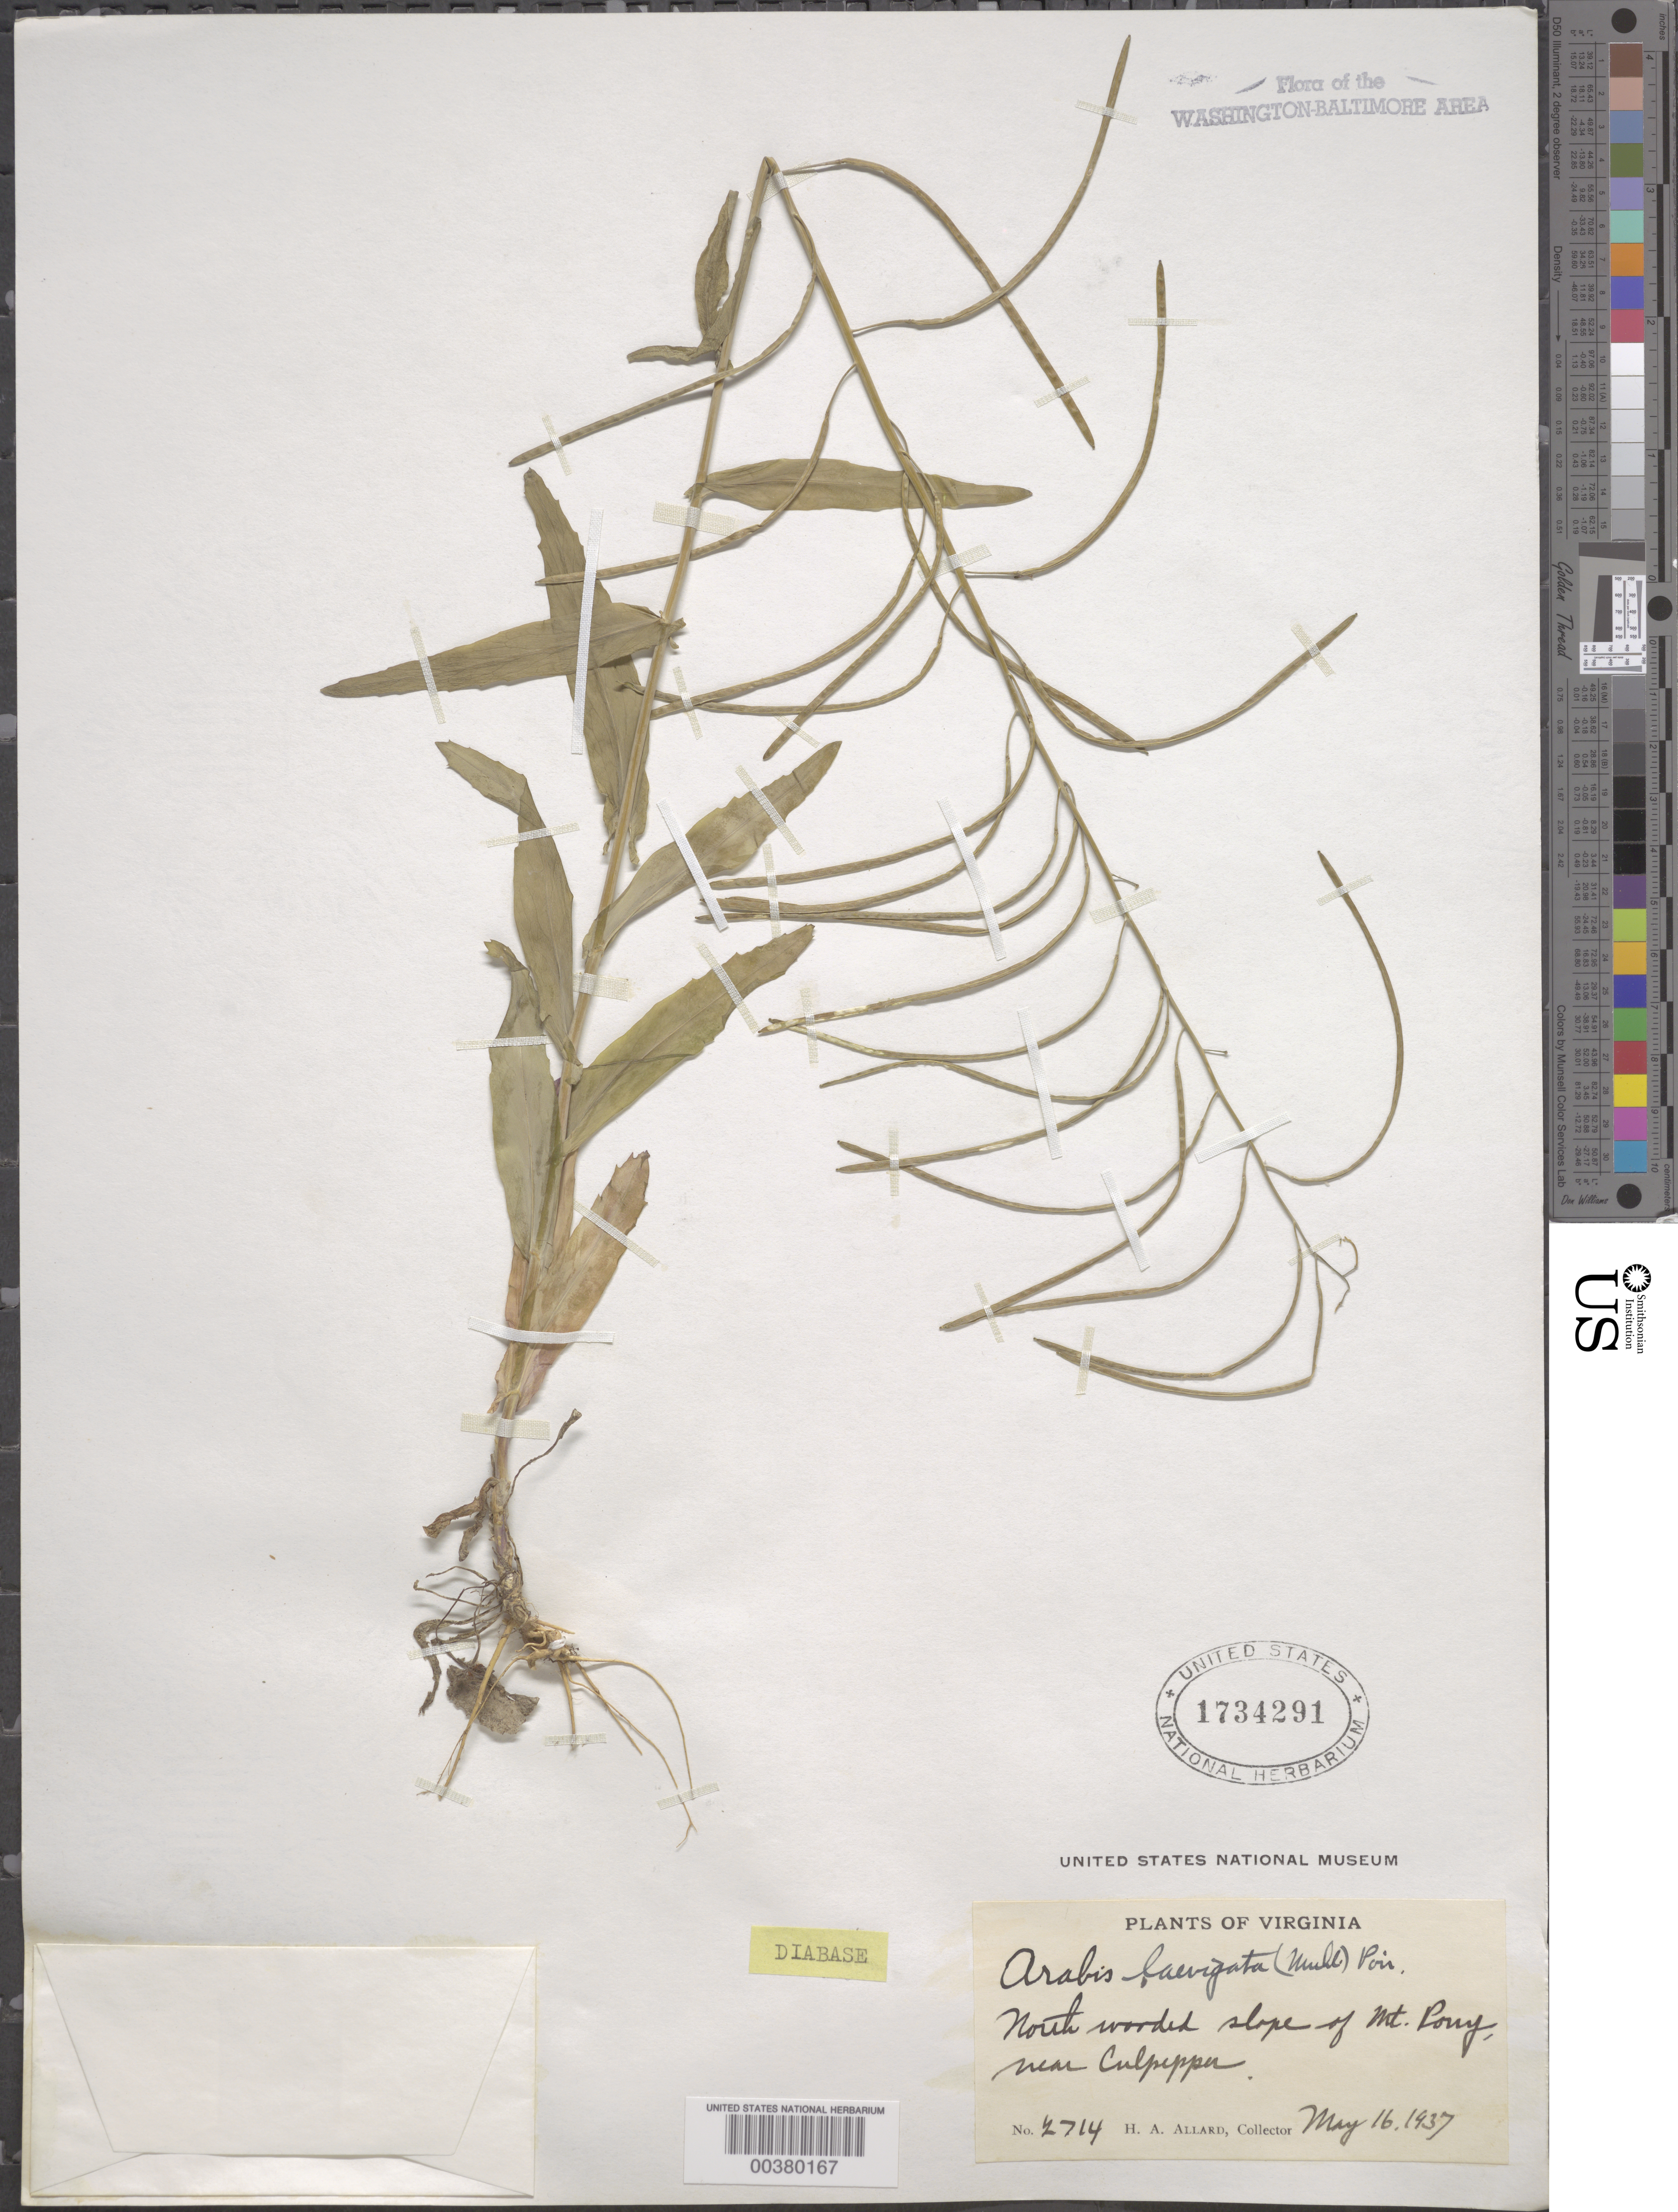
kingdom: Plantae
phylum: Tracheophyta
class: Magnoliopsida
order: Brassicales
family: Brassicaceae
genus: Boechera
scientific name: Boechera laevigata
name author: (Muhl. ex Willd.) Al-Shehbaz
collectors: H. A. Allard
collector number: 2714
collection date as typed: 16 May 1937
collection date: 1937-05-16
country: United States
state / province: Virginia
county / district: Culpeper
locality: Mount Pony, Culpepper vicinity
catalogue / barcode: US 1734291